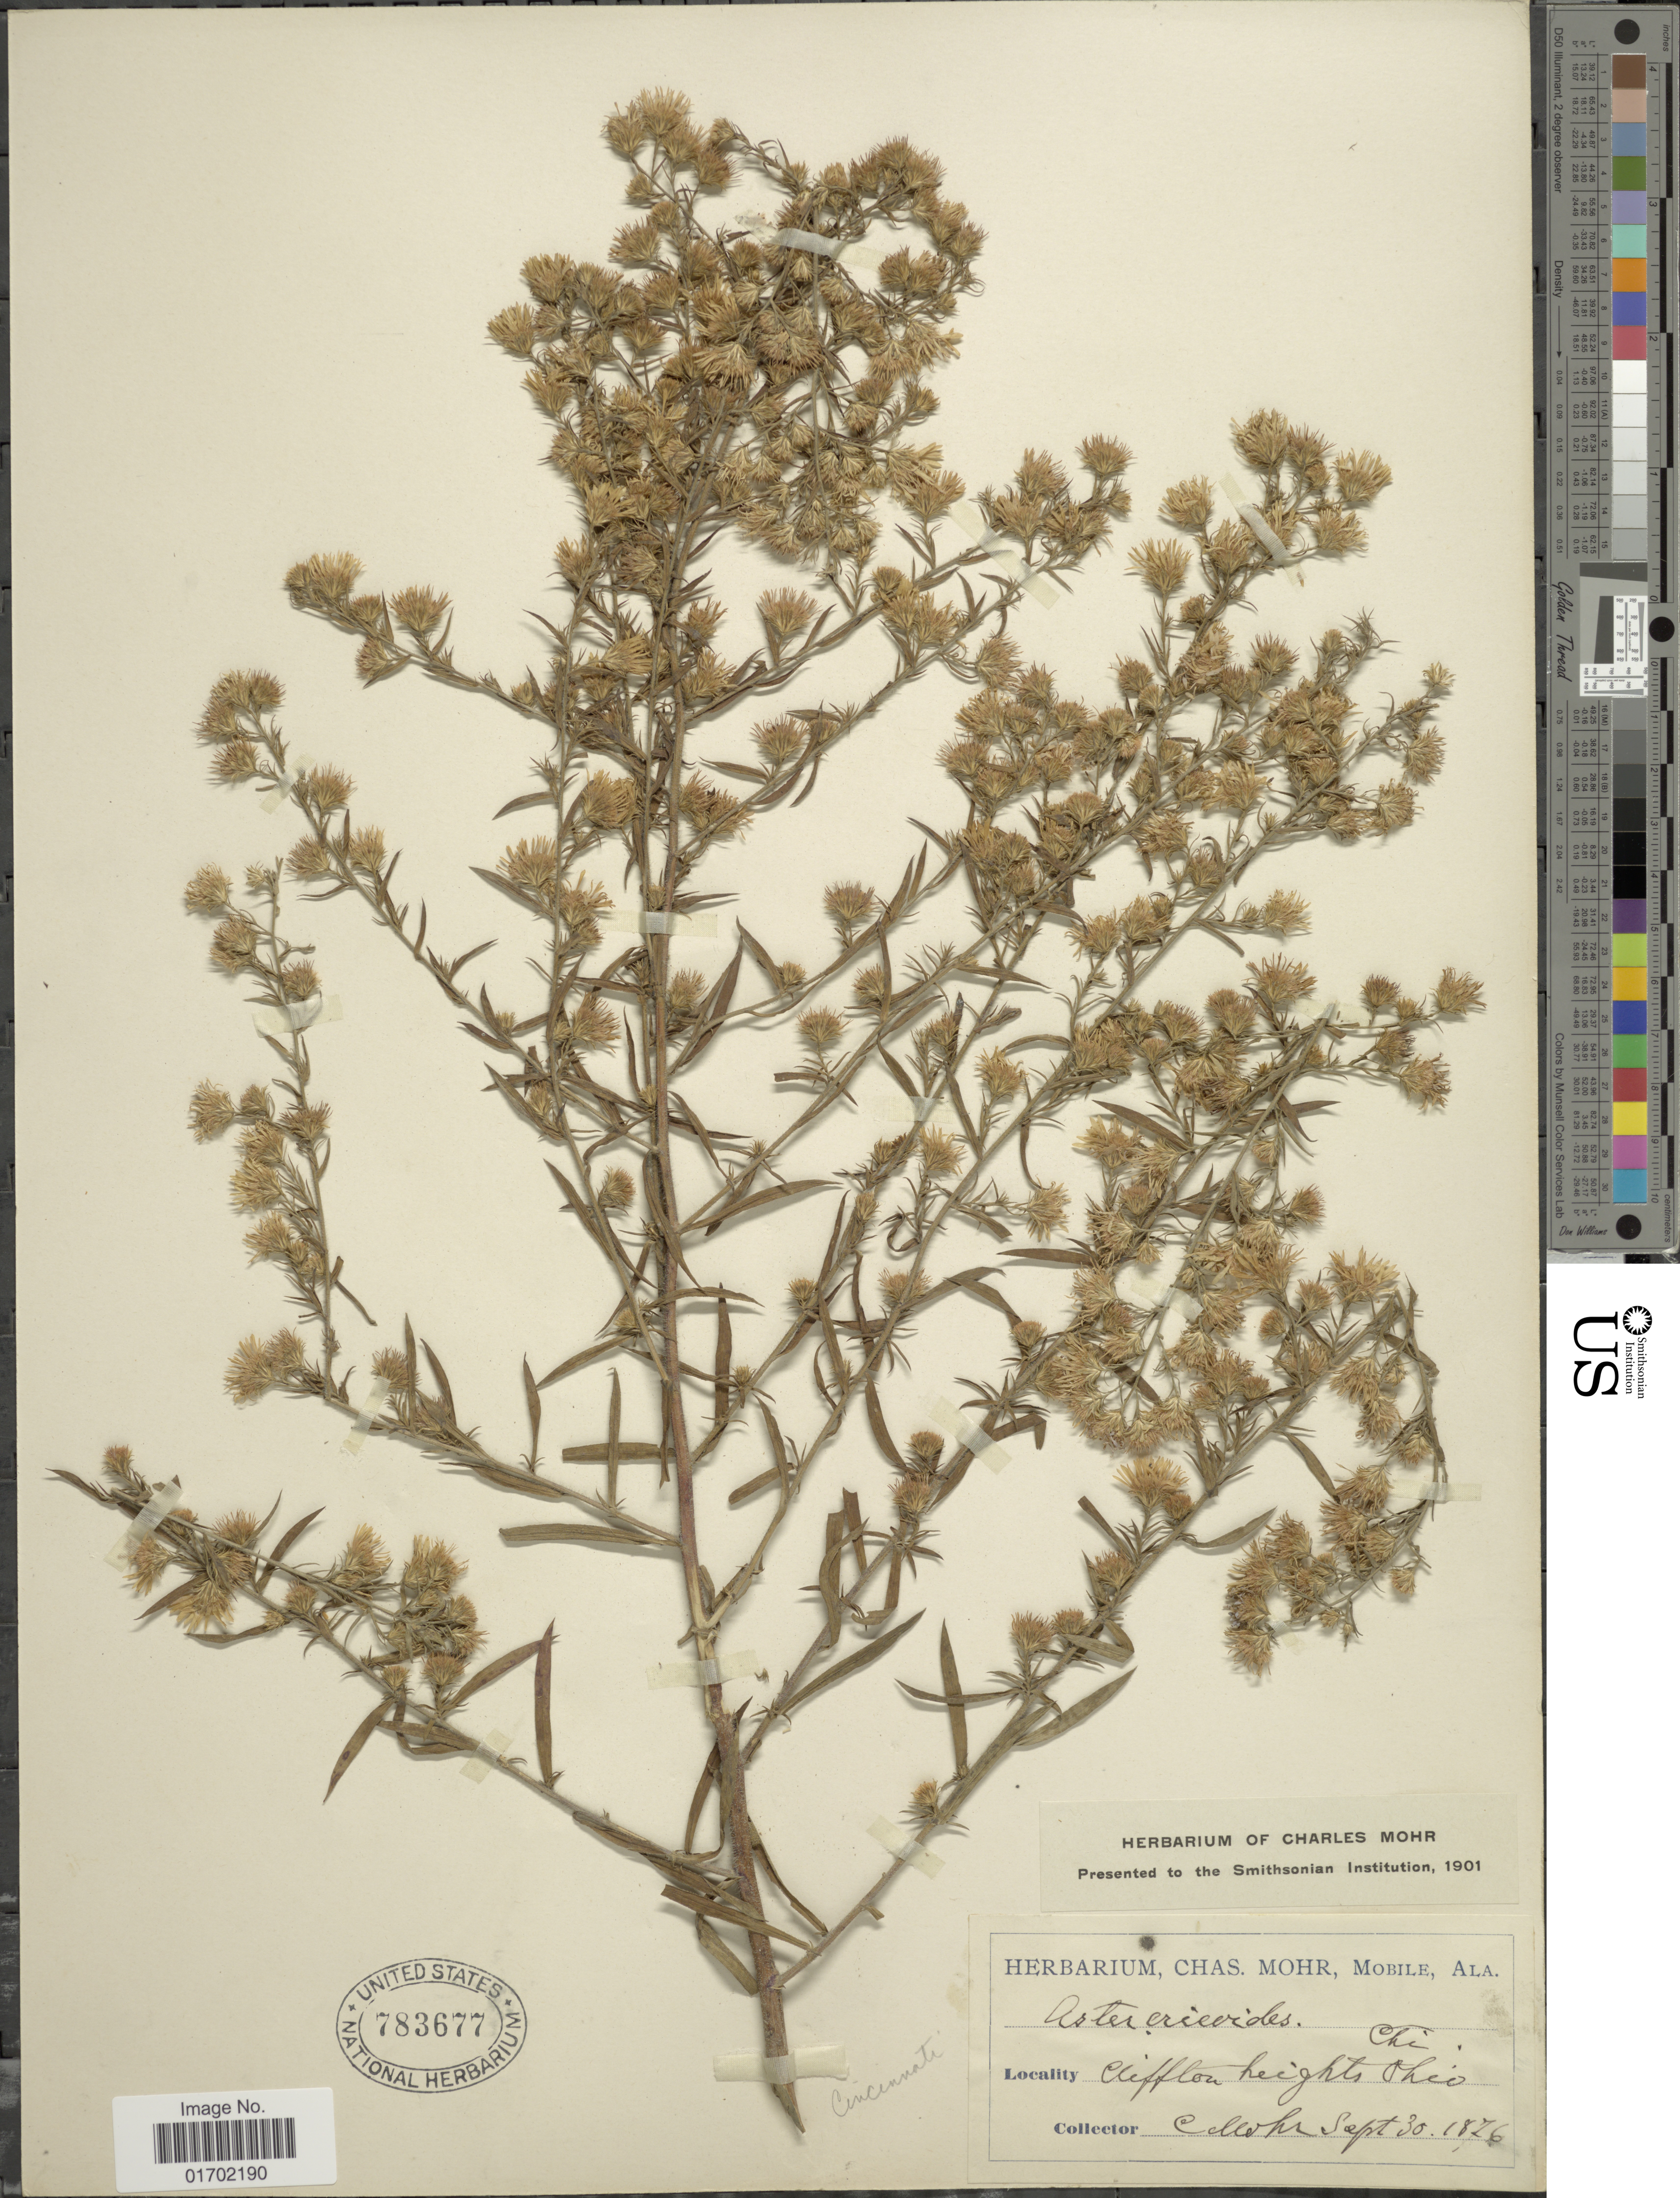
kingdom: Plantae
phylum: Tracheophyta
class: Magnoliopsida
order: Asterales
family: Asteraceae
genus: Symphyotrichum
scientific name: Symphyotrichum pilosum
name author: (Willd.) G.L. Nesom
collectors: Mohr, C. T. (herbarium)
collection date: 1826-09-30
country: United States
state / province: Ohio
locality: Cliffton heights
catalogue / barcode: US 783677